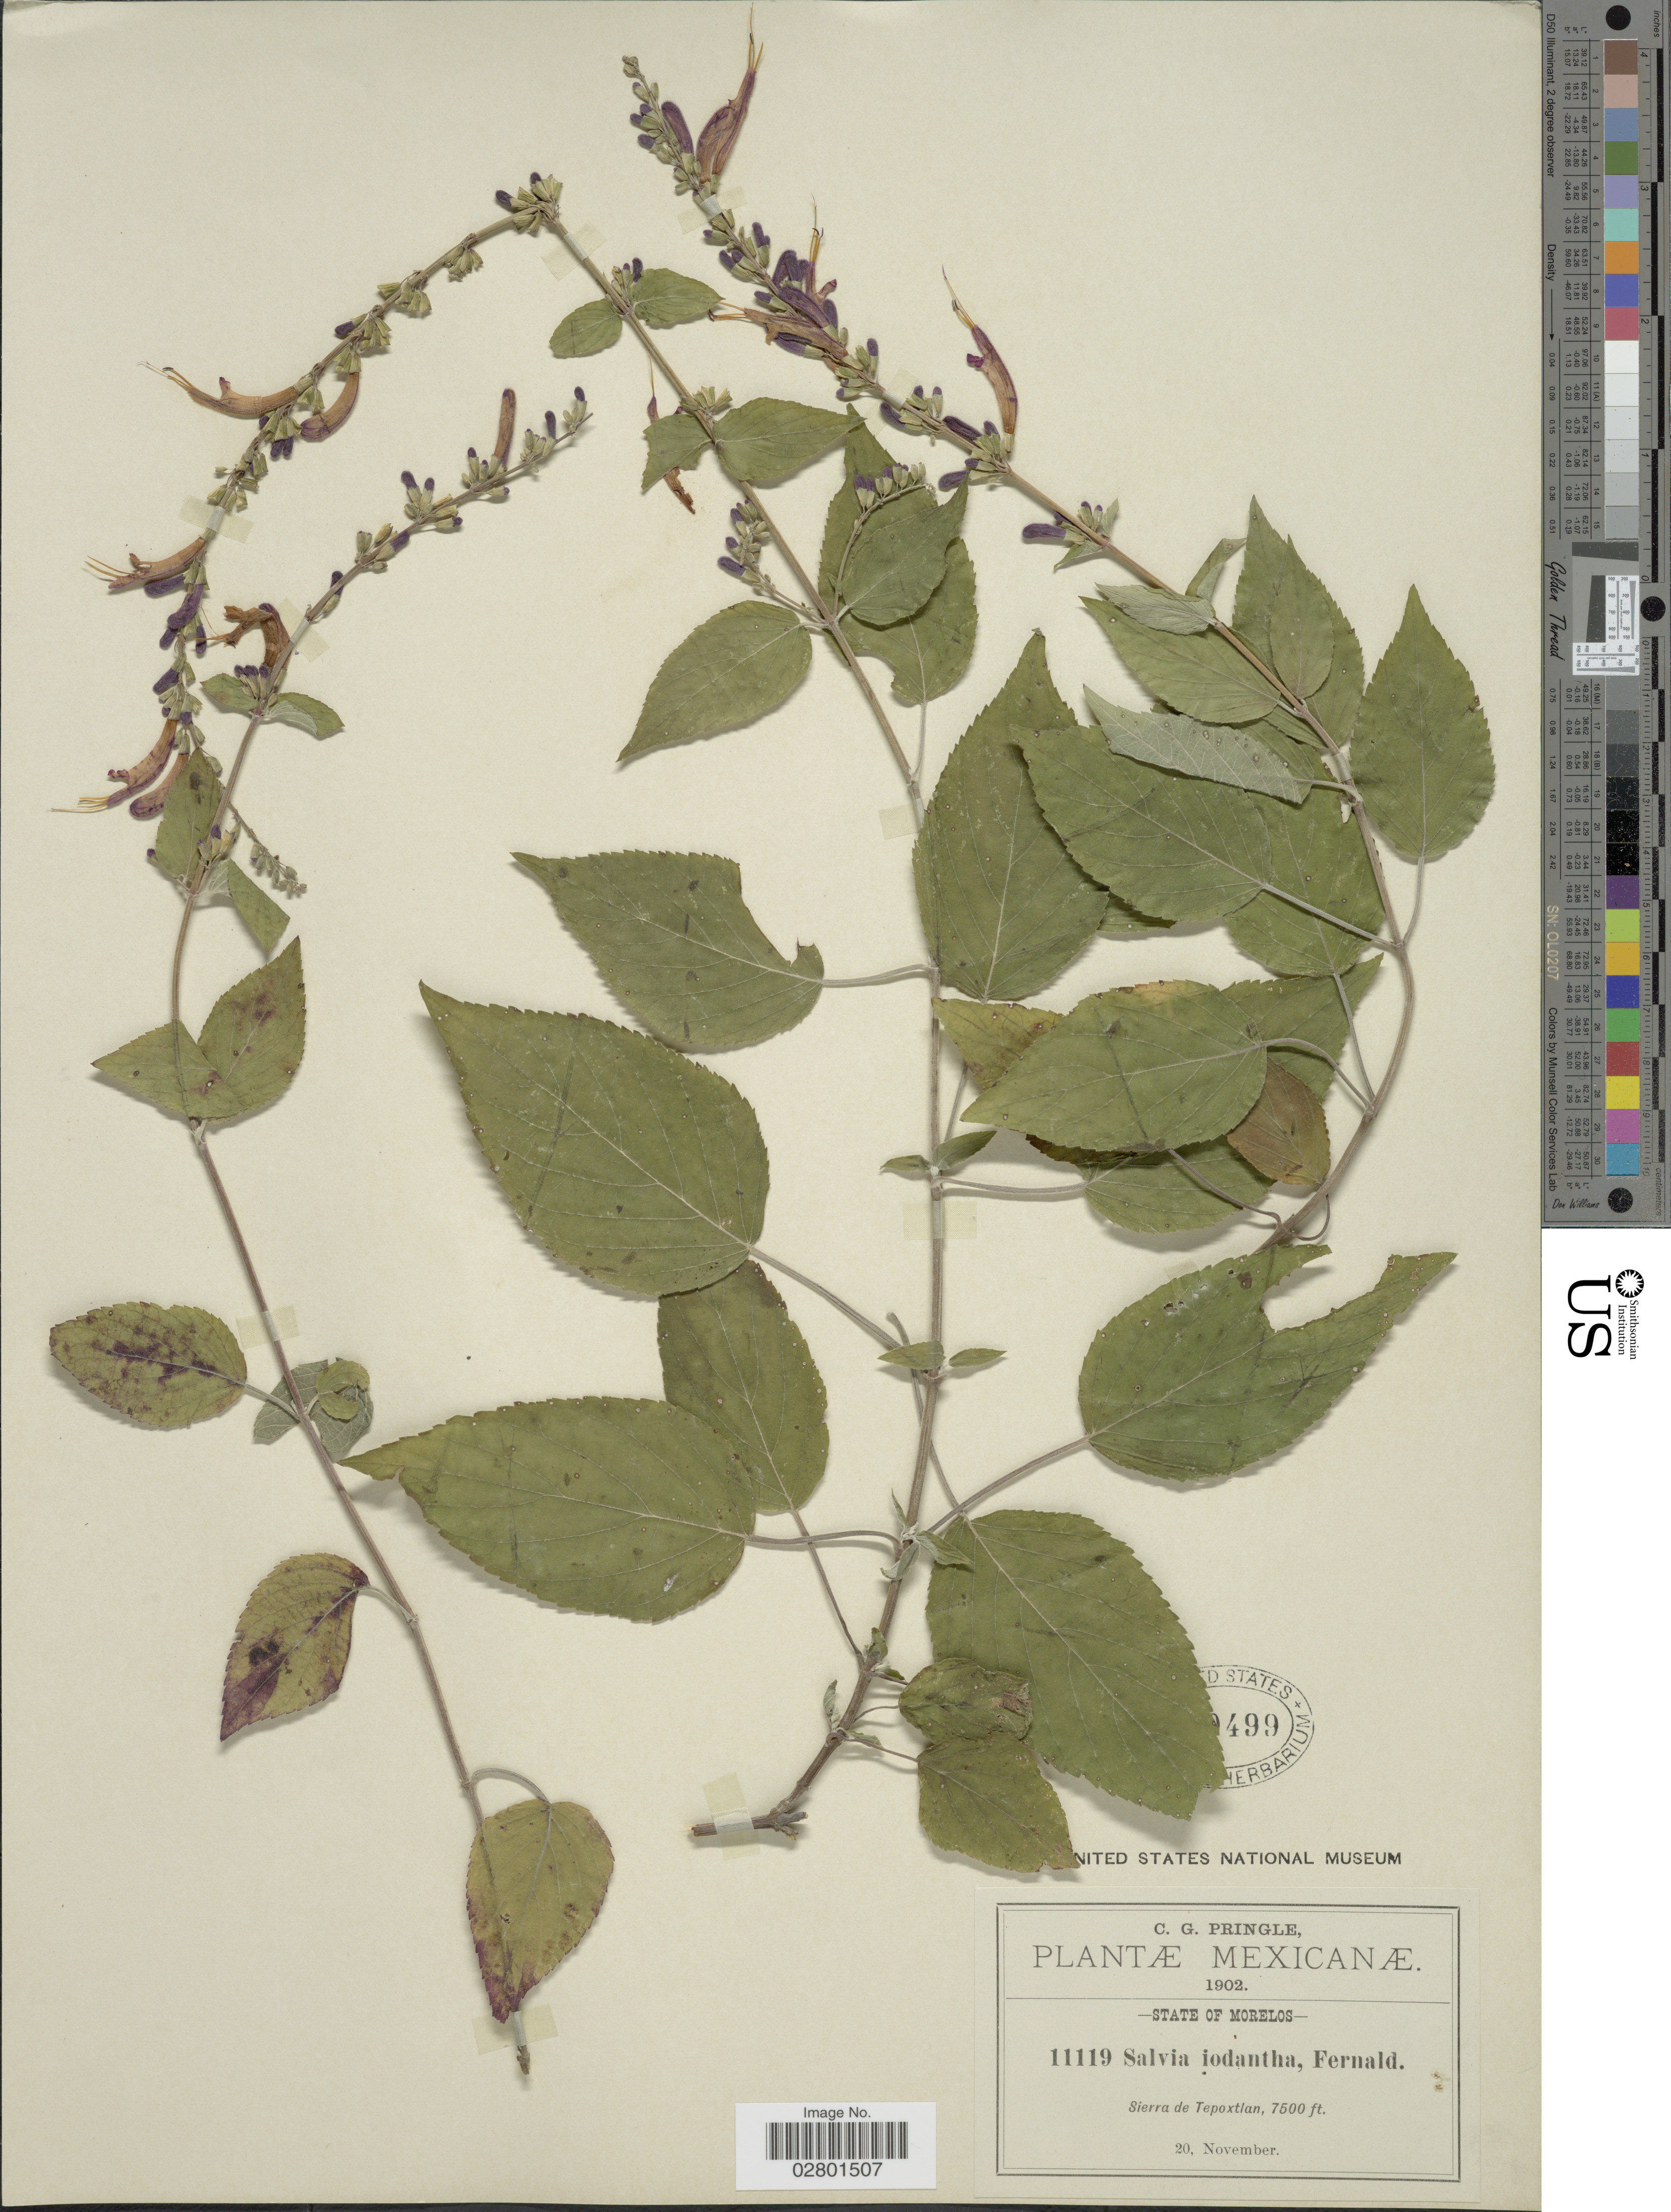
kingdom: Plantae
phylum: Tracheophyta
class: Magnoliopsida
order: Lamiales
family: Lamiaceae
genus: Salvia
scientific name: Salvia iodantha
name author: Fernald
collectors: C. G. Pringle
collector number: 11119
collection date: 1902-11-20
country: Mexico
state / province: Morelos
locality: Sierra de Tepoxtlan.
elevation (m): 2286